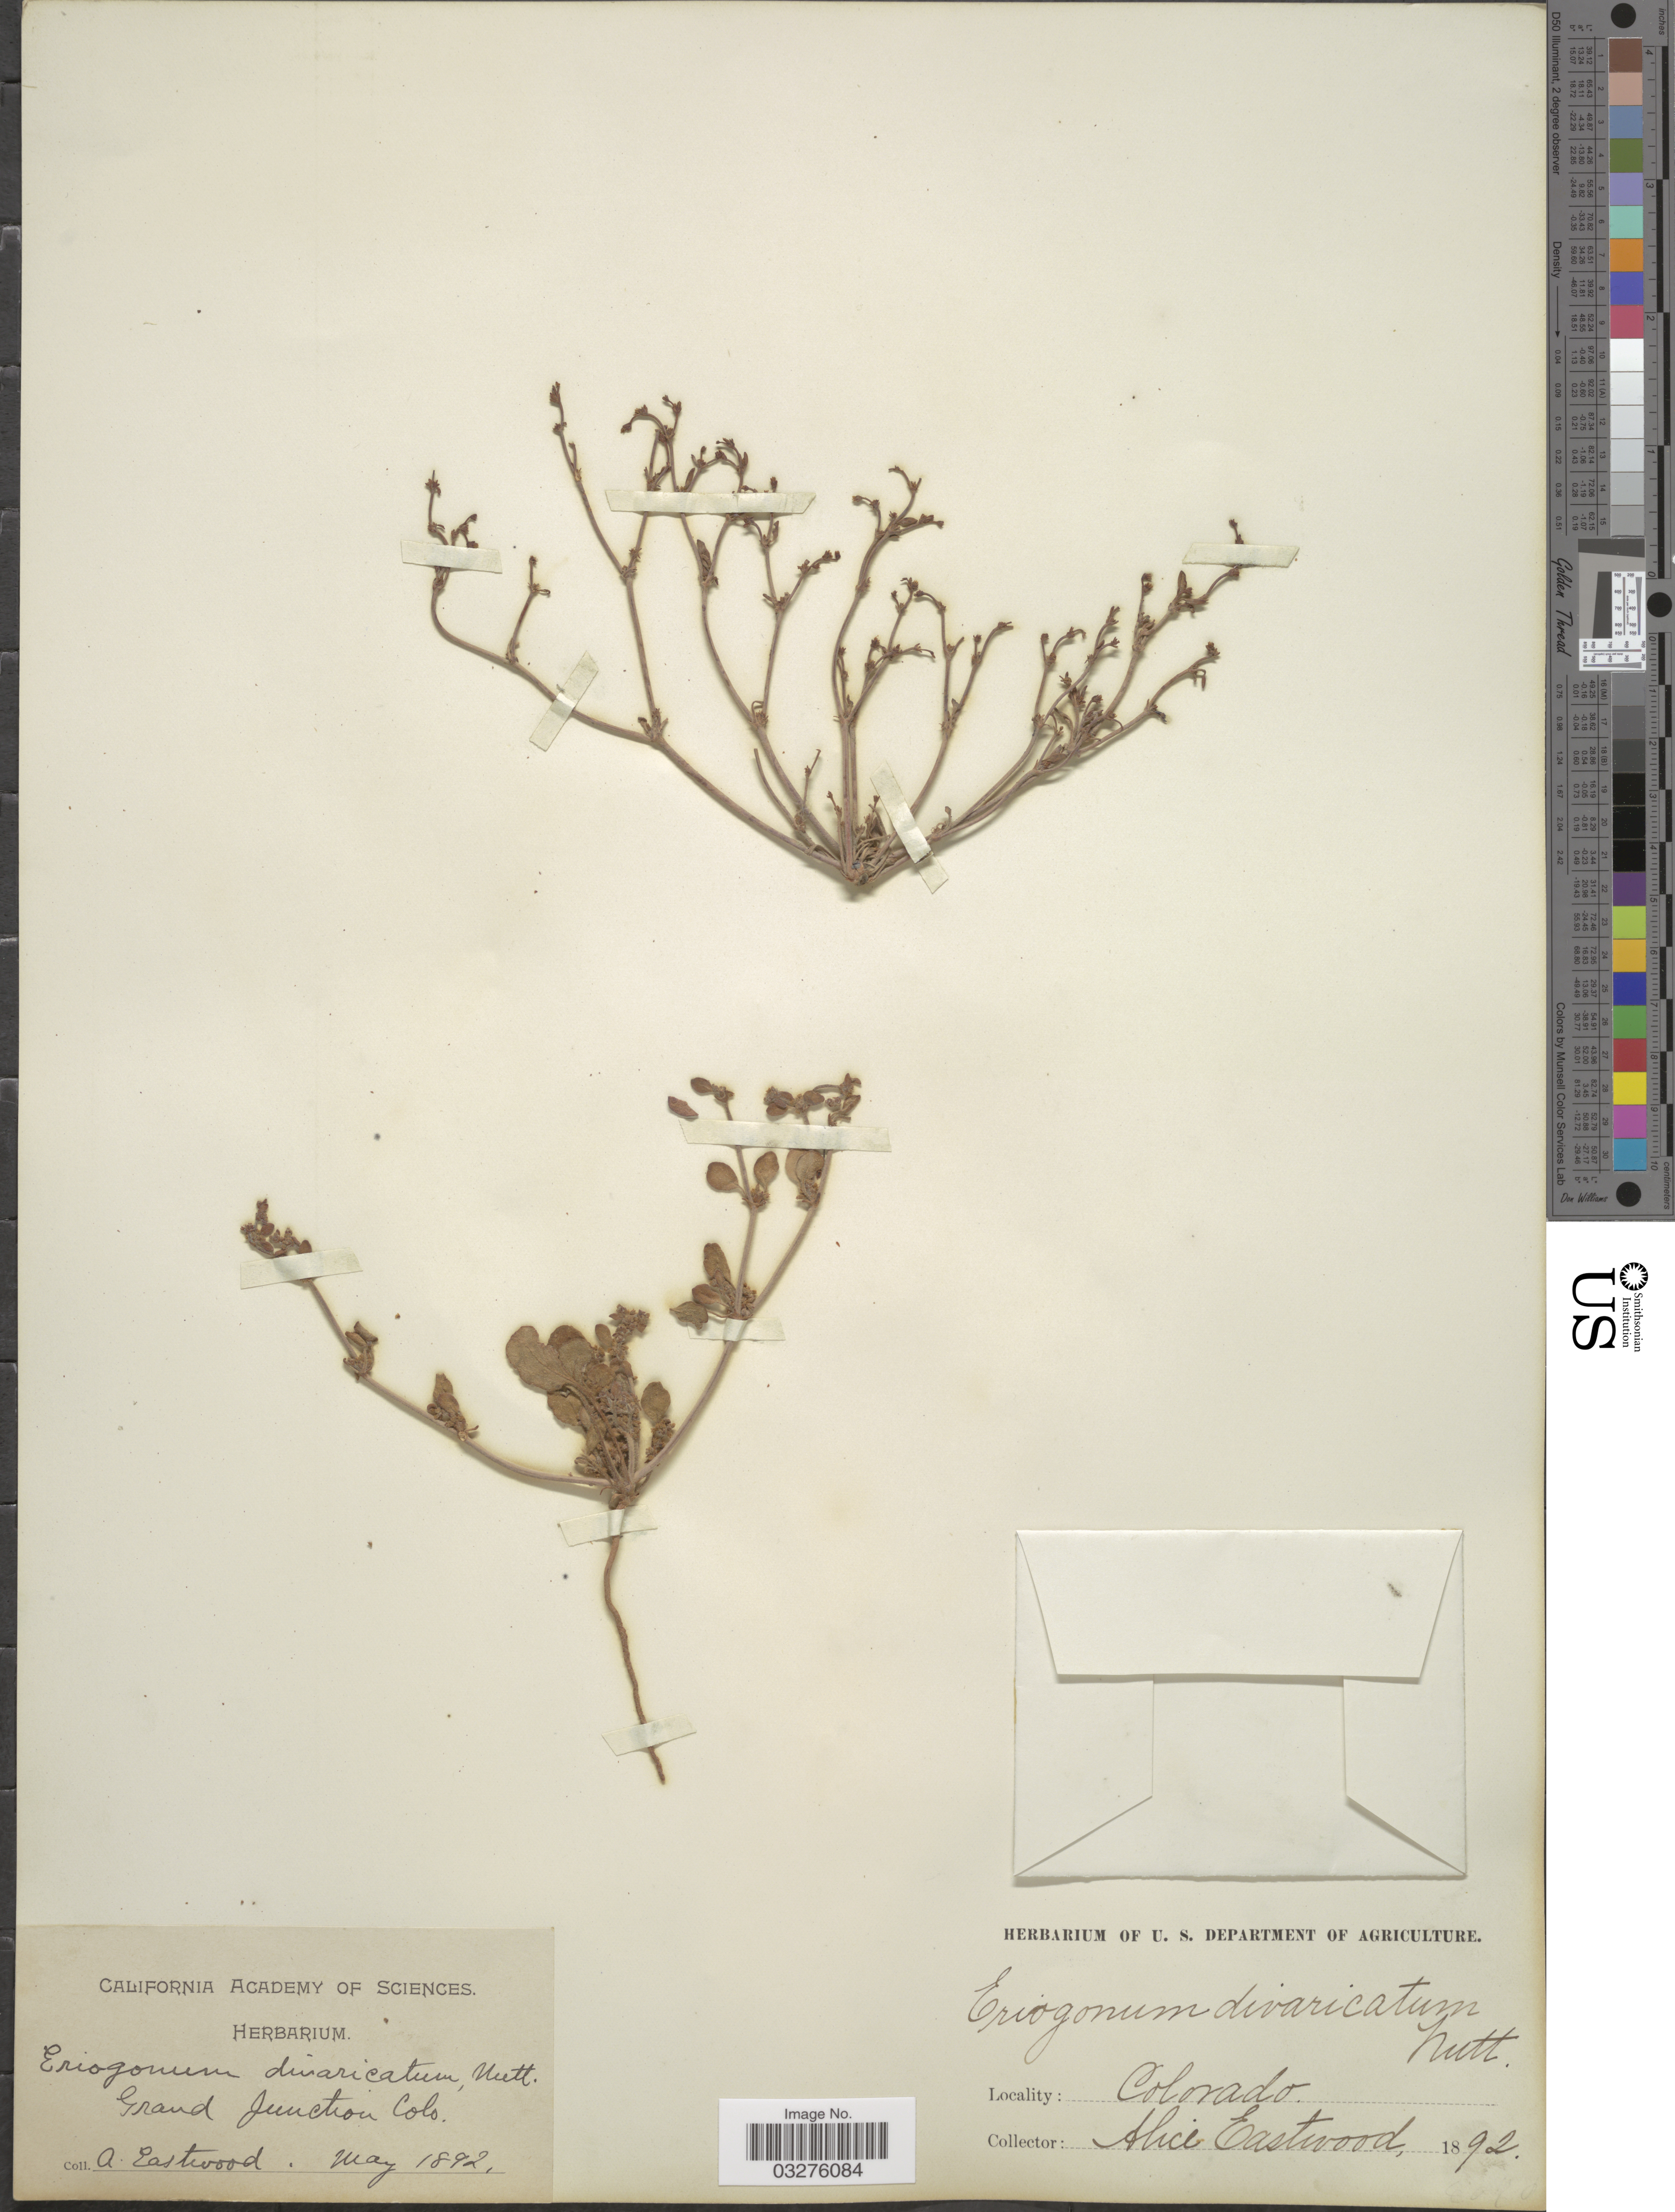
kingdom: Plantae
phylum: Tracheophyta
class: Magnoliopsida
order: Caryophyllales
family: Polygonaceae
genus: Eriogonum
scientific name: Eriogonum divaricatum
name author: Hook.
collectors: A. Eastwood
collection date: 1892-05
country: United States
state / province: Colorado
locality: Grand Junction.